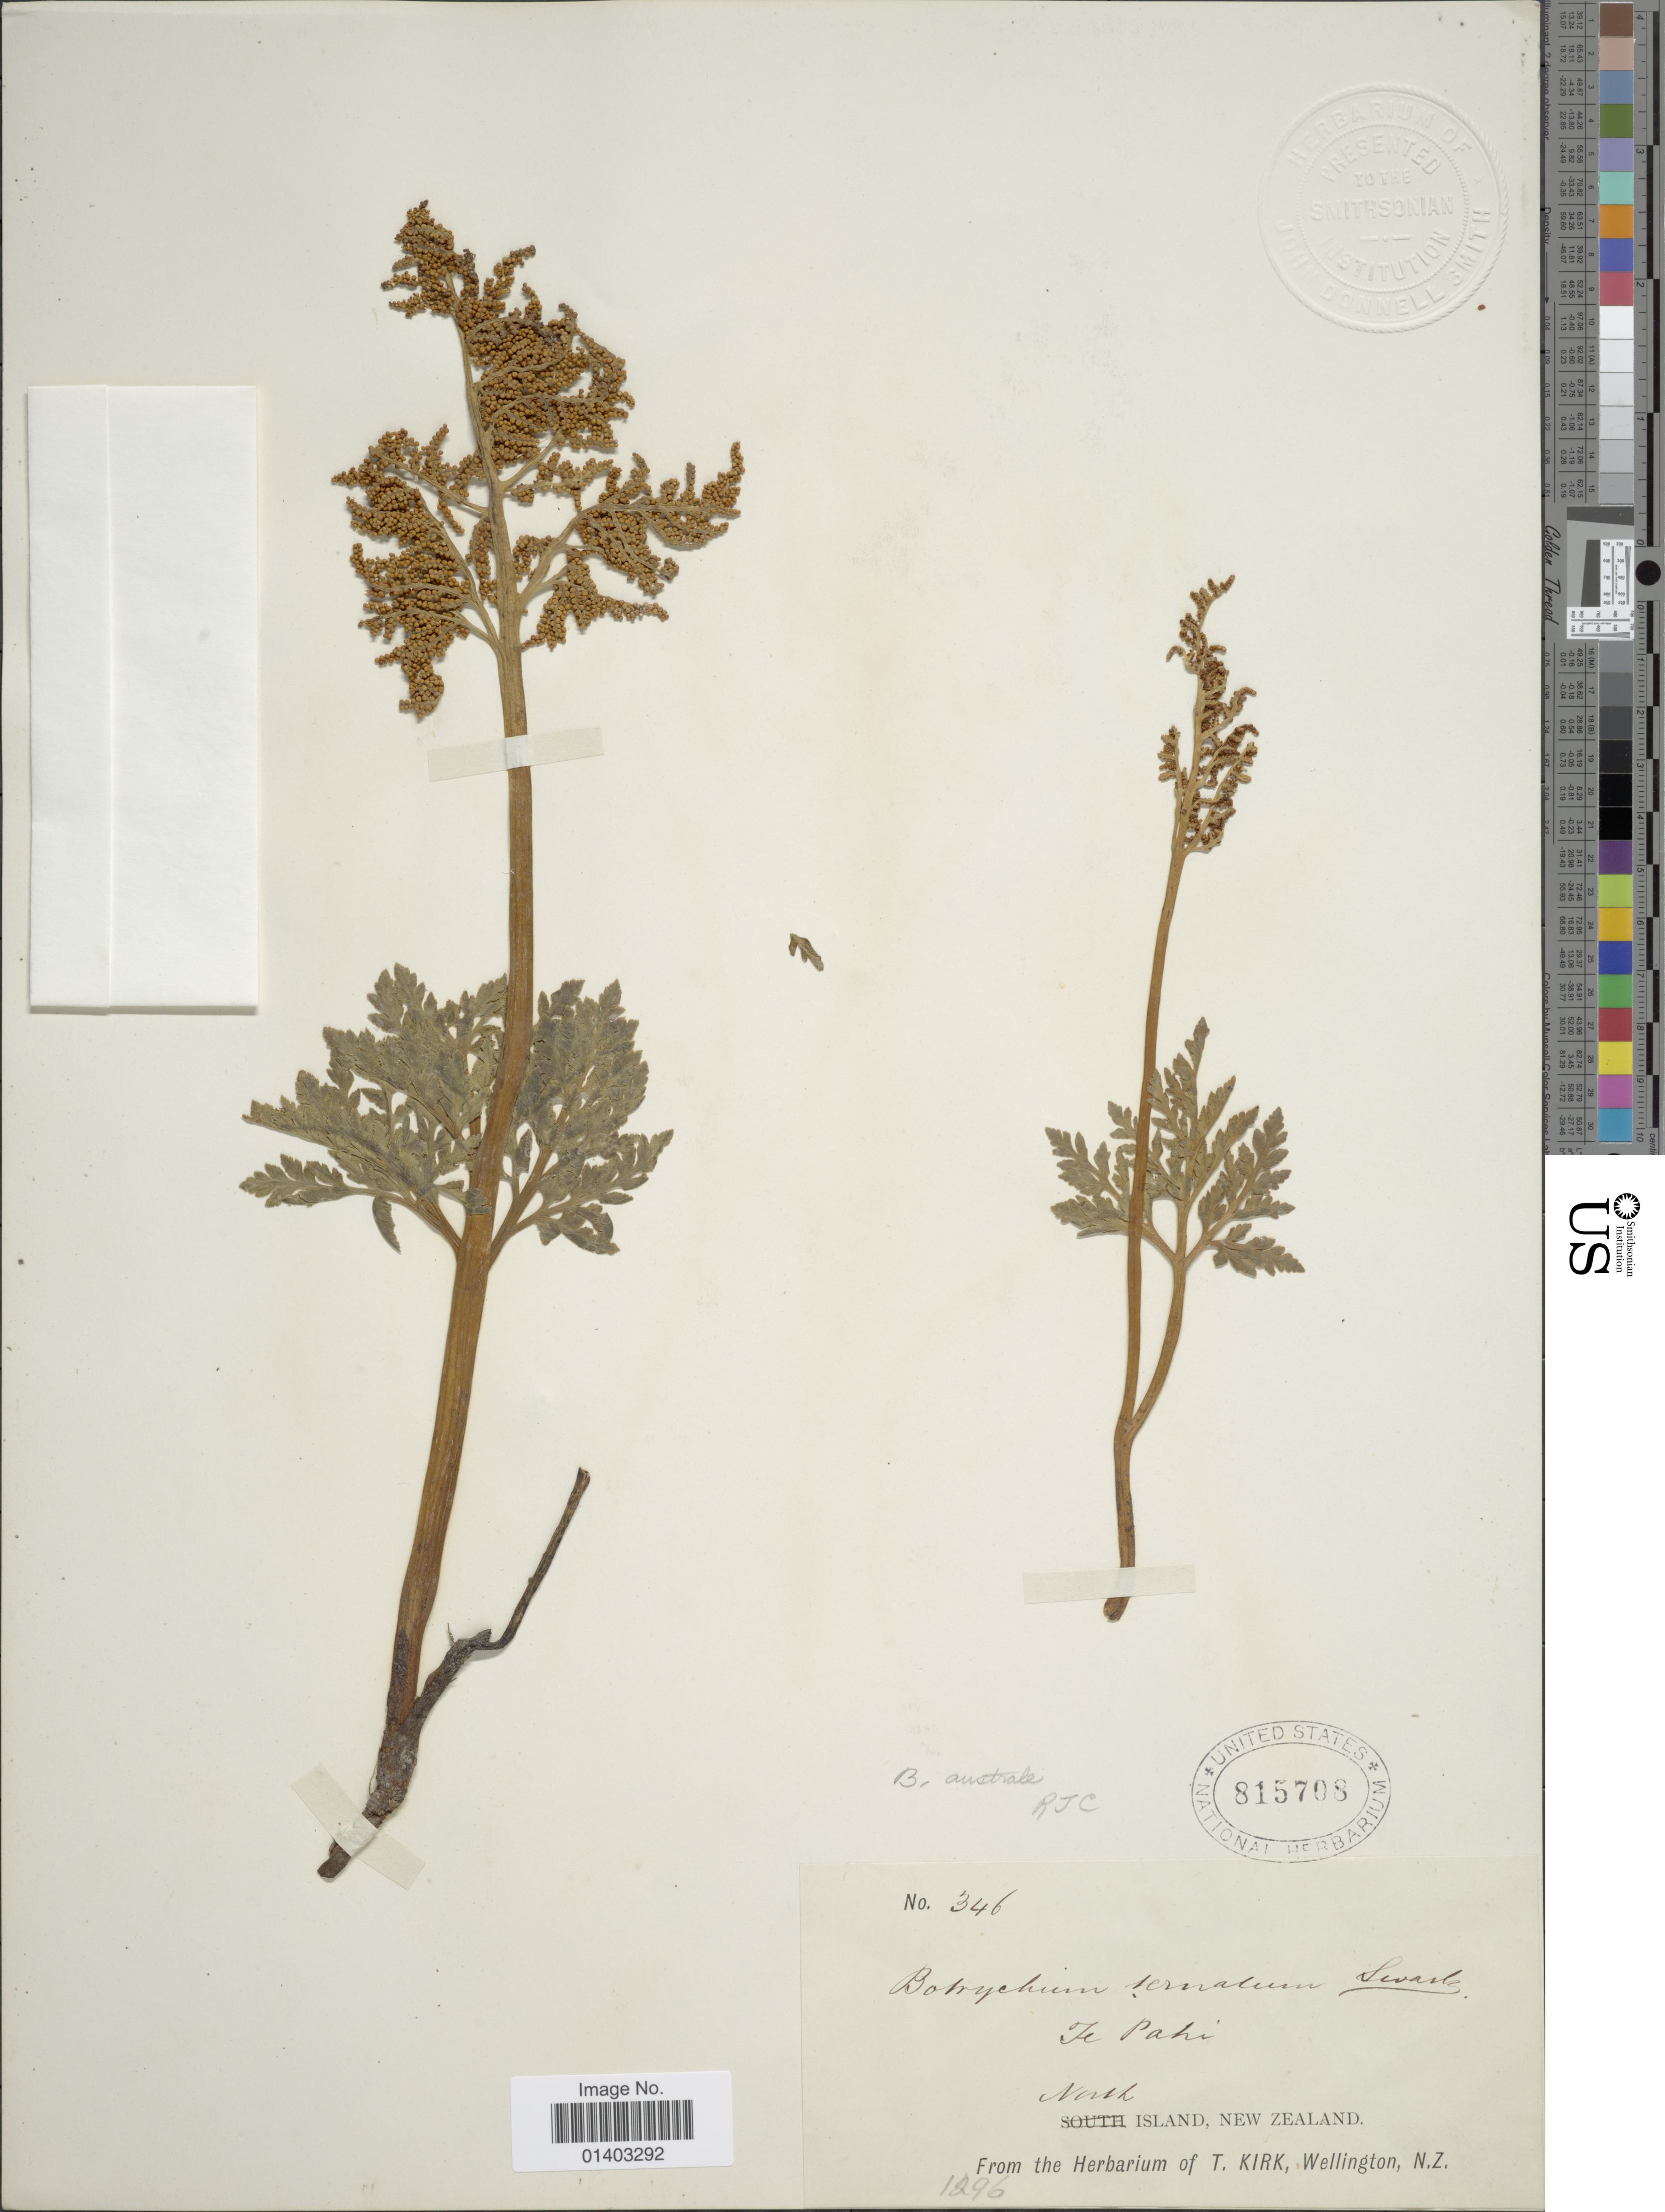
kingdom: Plantae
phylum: Tracheophyta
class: Polypodiopsida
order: Ophioglossales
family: Ophioglossaceae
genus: Botrychium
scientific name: Botrychium australe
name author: R. Br.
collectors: T. Kirk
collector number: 346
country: New Zealand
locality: Te Pahi, North Island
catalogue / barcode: US 815708